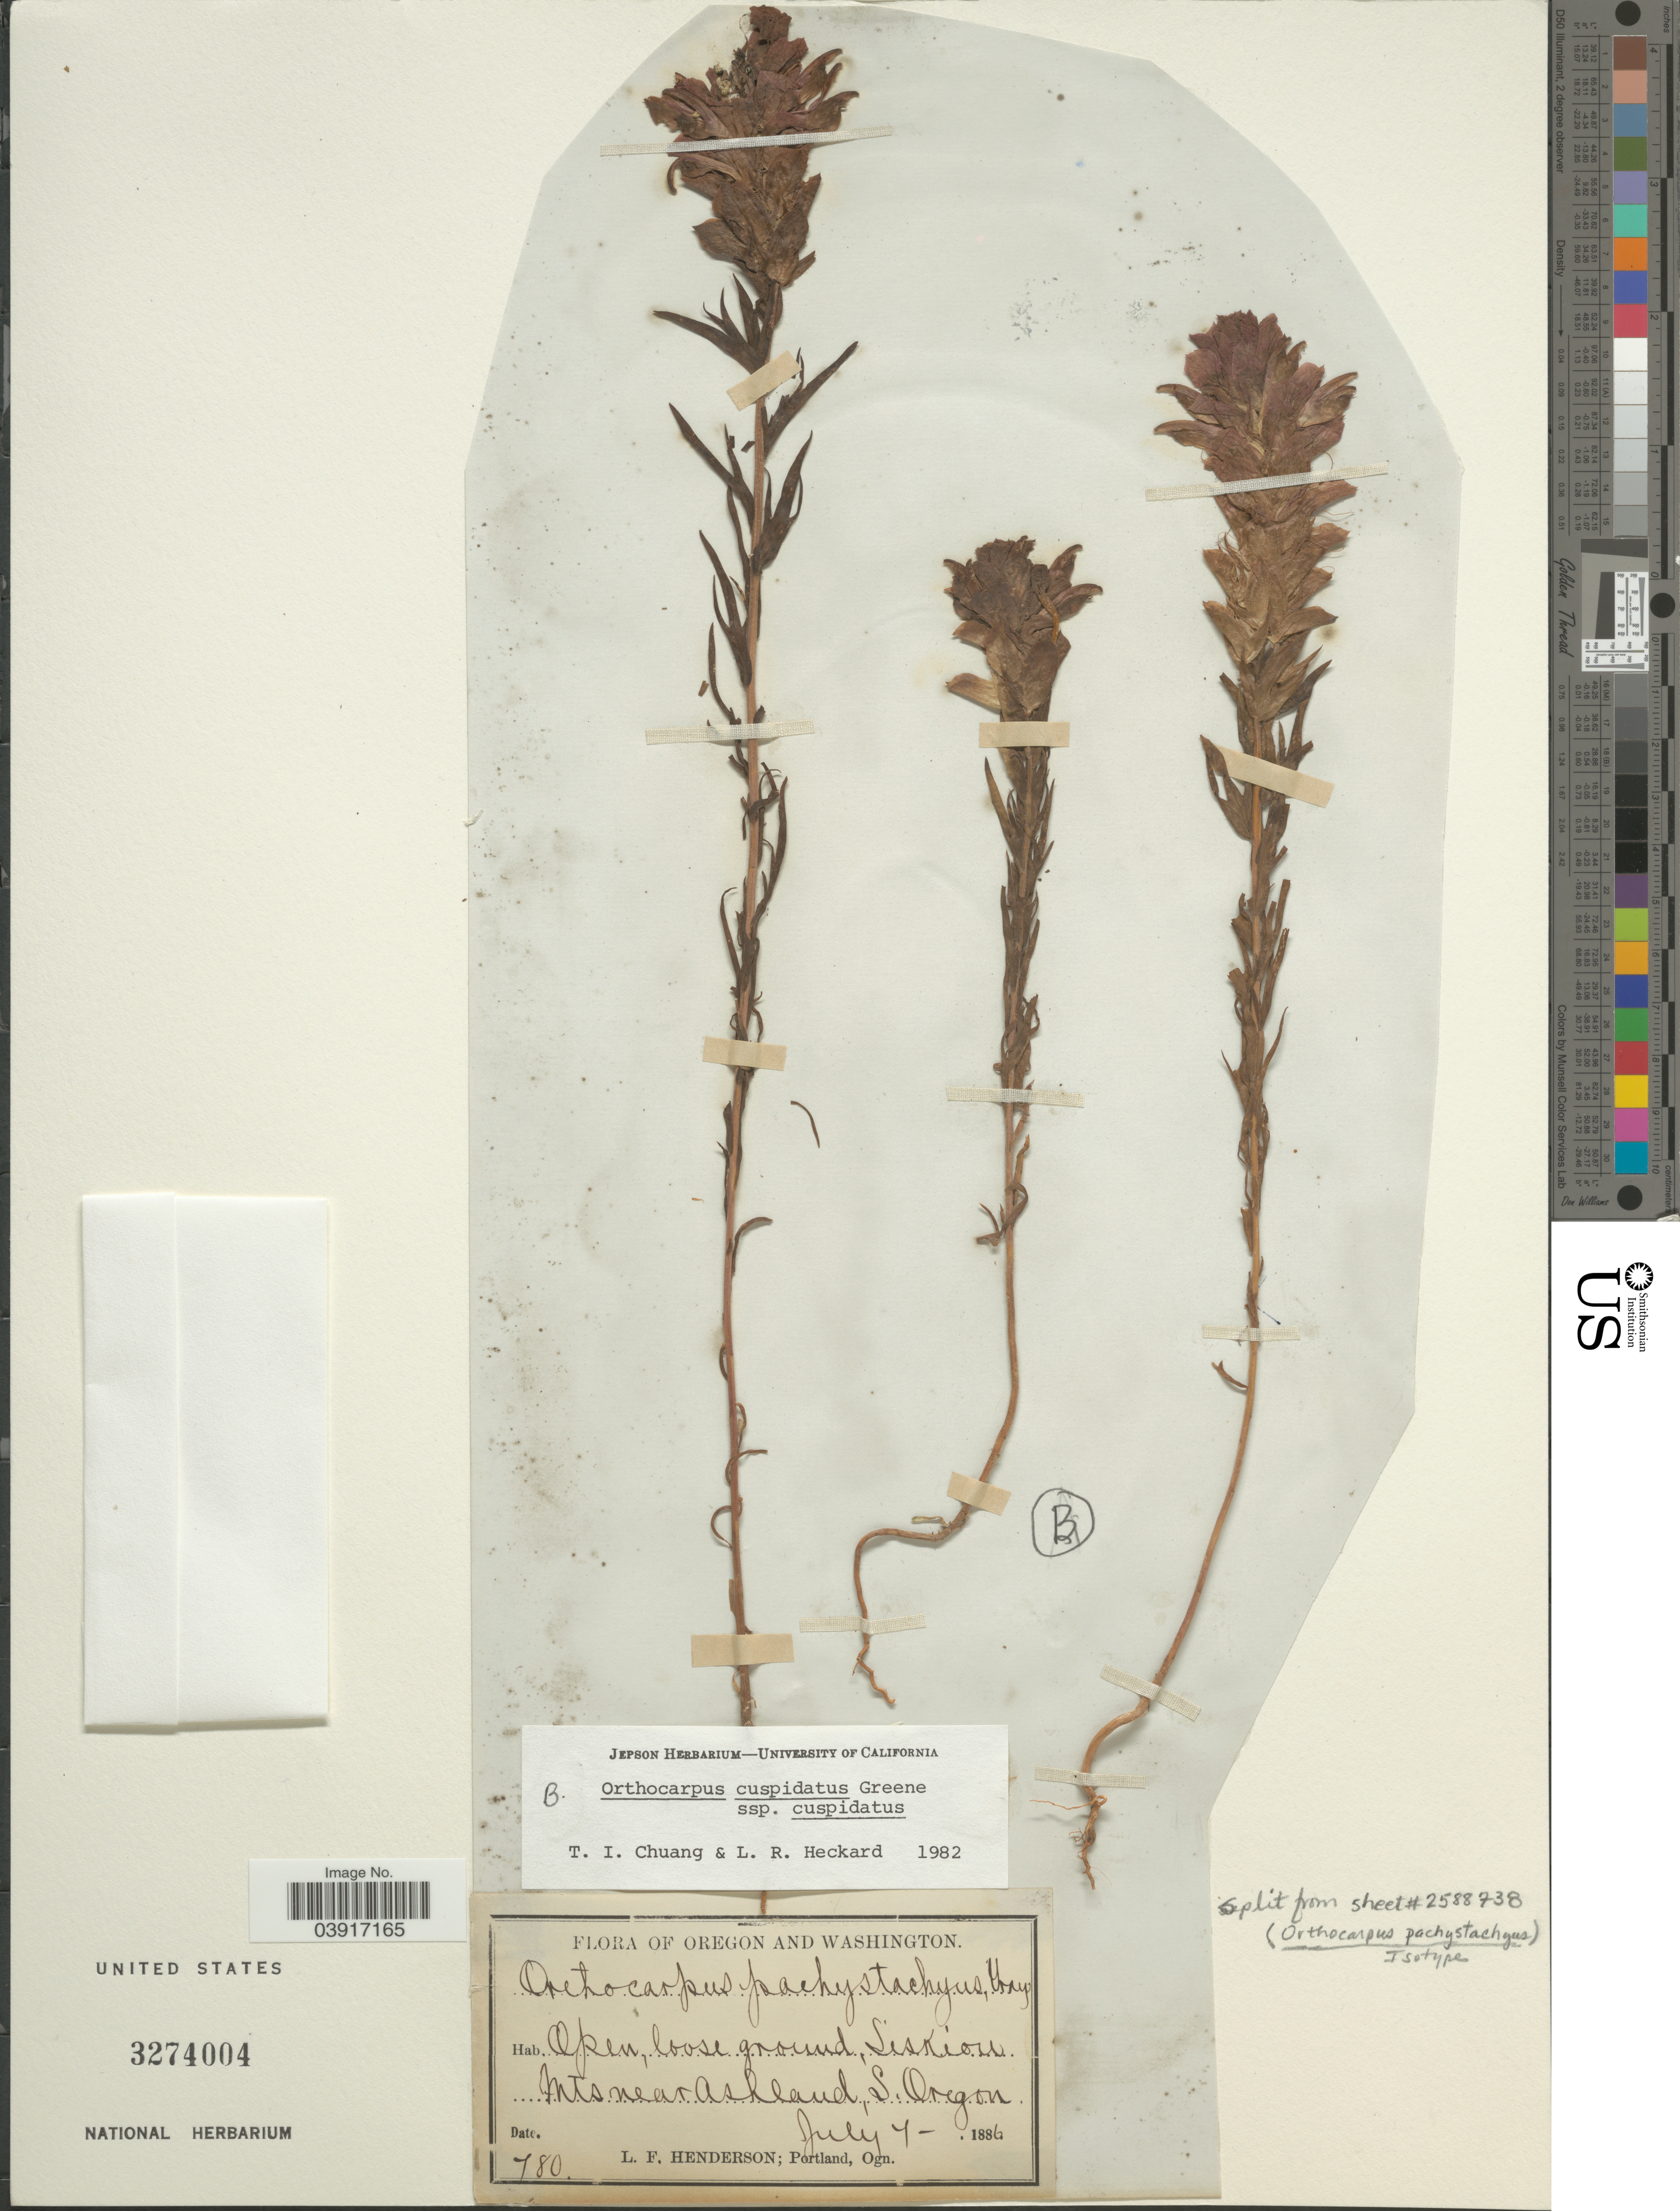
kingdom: Plantae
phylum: Tracheophyta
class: Magnoliopsida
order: Lamiales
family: Orobanchaceae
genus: Orthocarpus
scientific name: Orthocarpus cuspidatus subsp. cuspidatus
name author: Greene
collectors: L. Henderson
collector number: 780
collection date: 1886-07-07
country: United States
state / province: Oregon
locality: Siskiou Mts near Ashland, S. Oregon.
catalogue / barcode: US 3274004